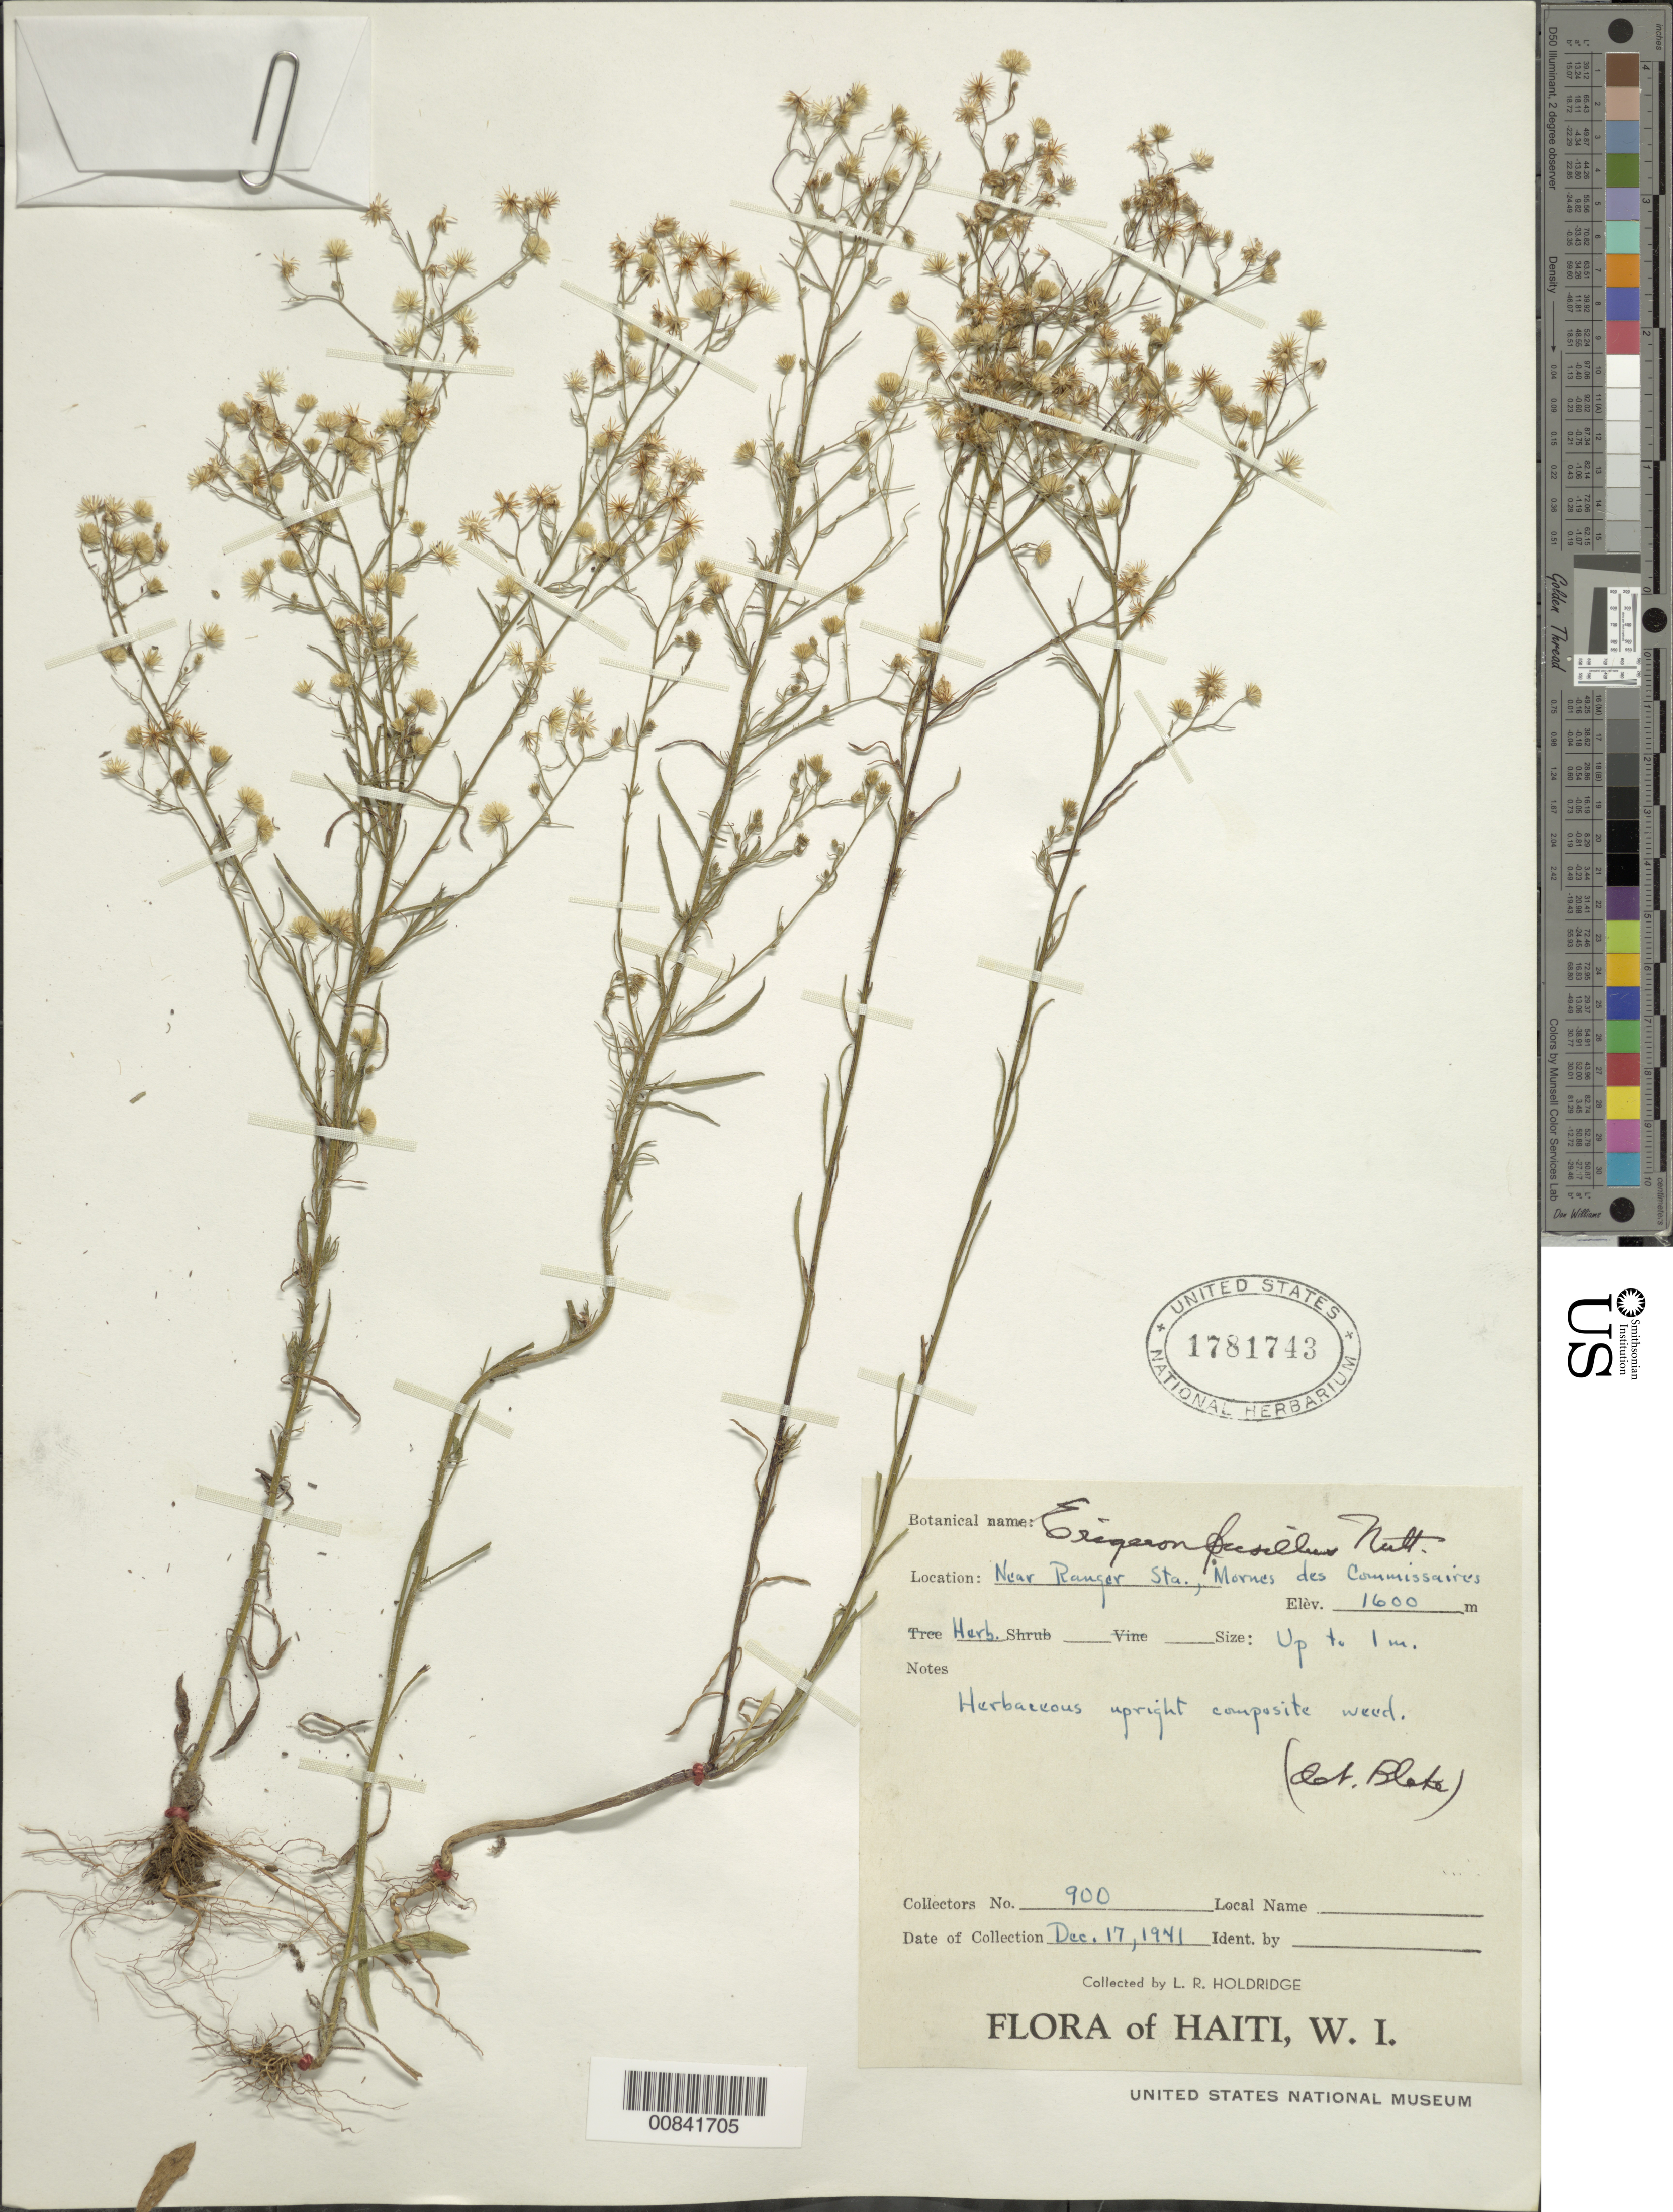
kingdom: Plantae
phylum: Tracheophyta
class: Magnoliopsida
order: Asterales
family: Asteraceae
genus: Conyza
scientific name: Conyza canadensis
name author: (L.) Cronq.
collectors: L. Holdridge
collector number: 900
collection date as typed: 17 Dec 1941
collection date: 1941-12-17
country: Haiti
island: Hispaniola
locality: Near Ranger Station, Mornes des Commissaires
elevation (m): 1600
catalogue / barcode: US 1781743